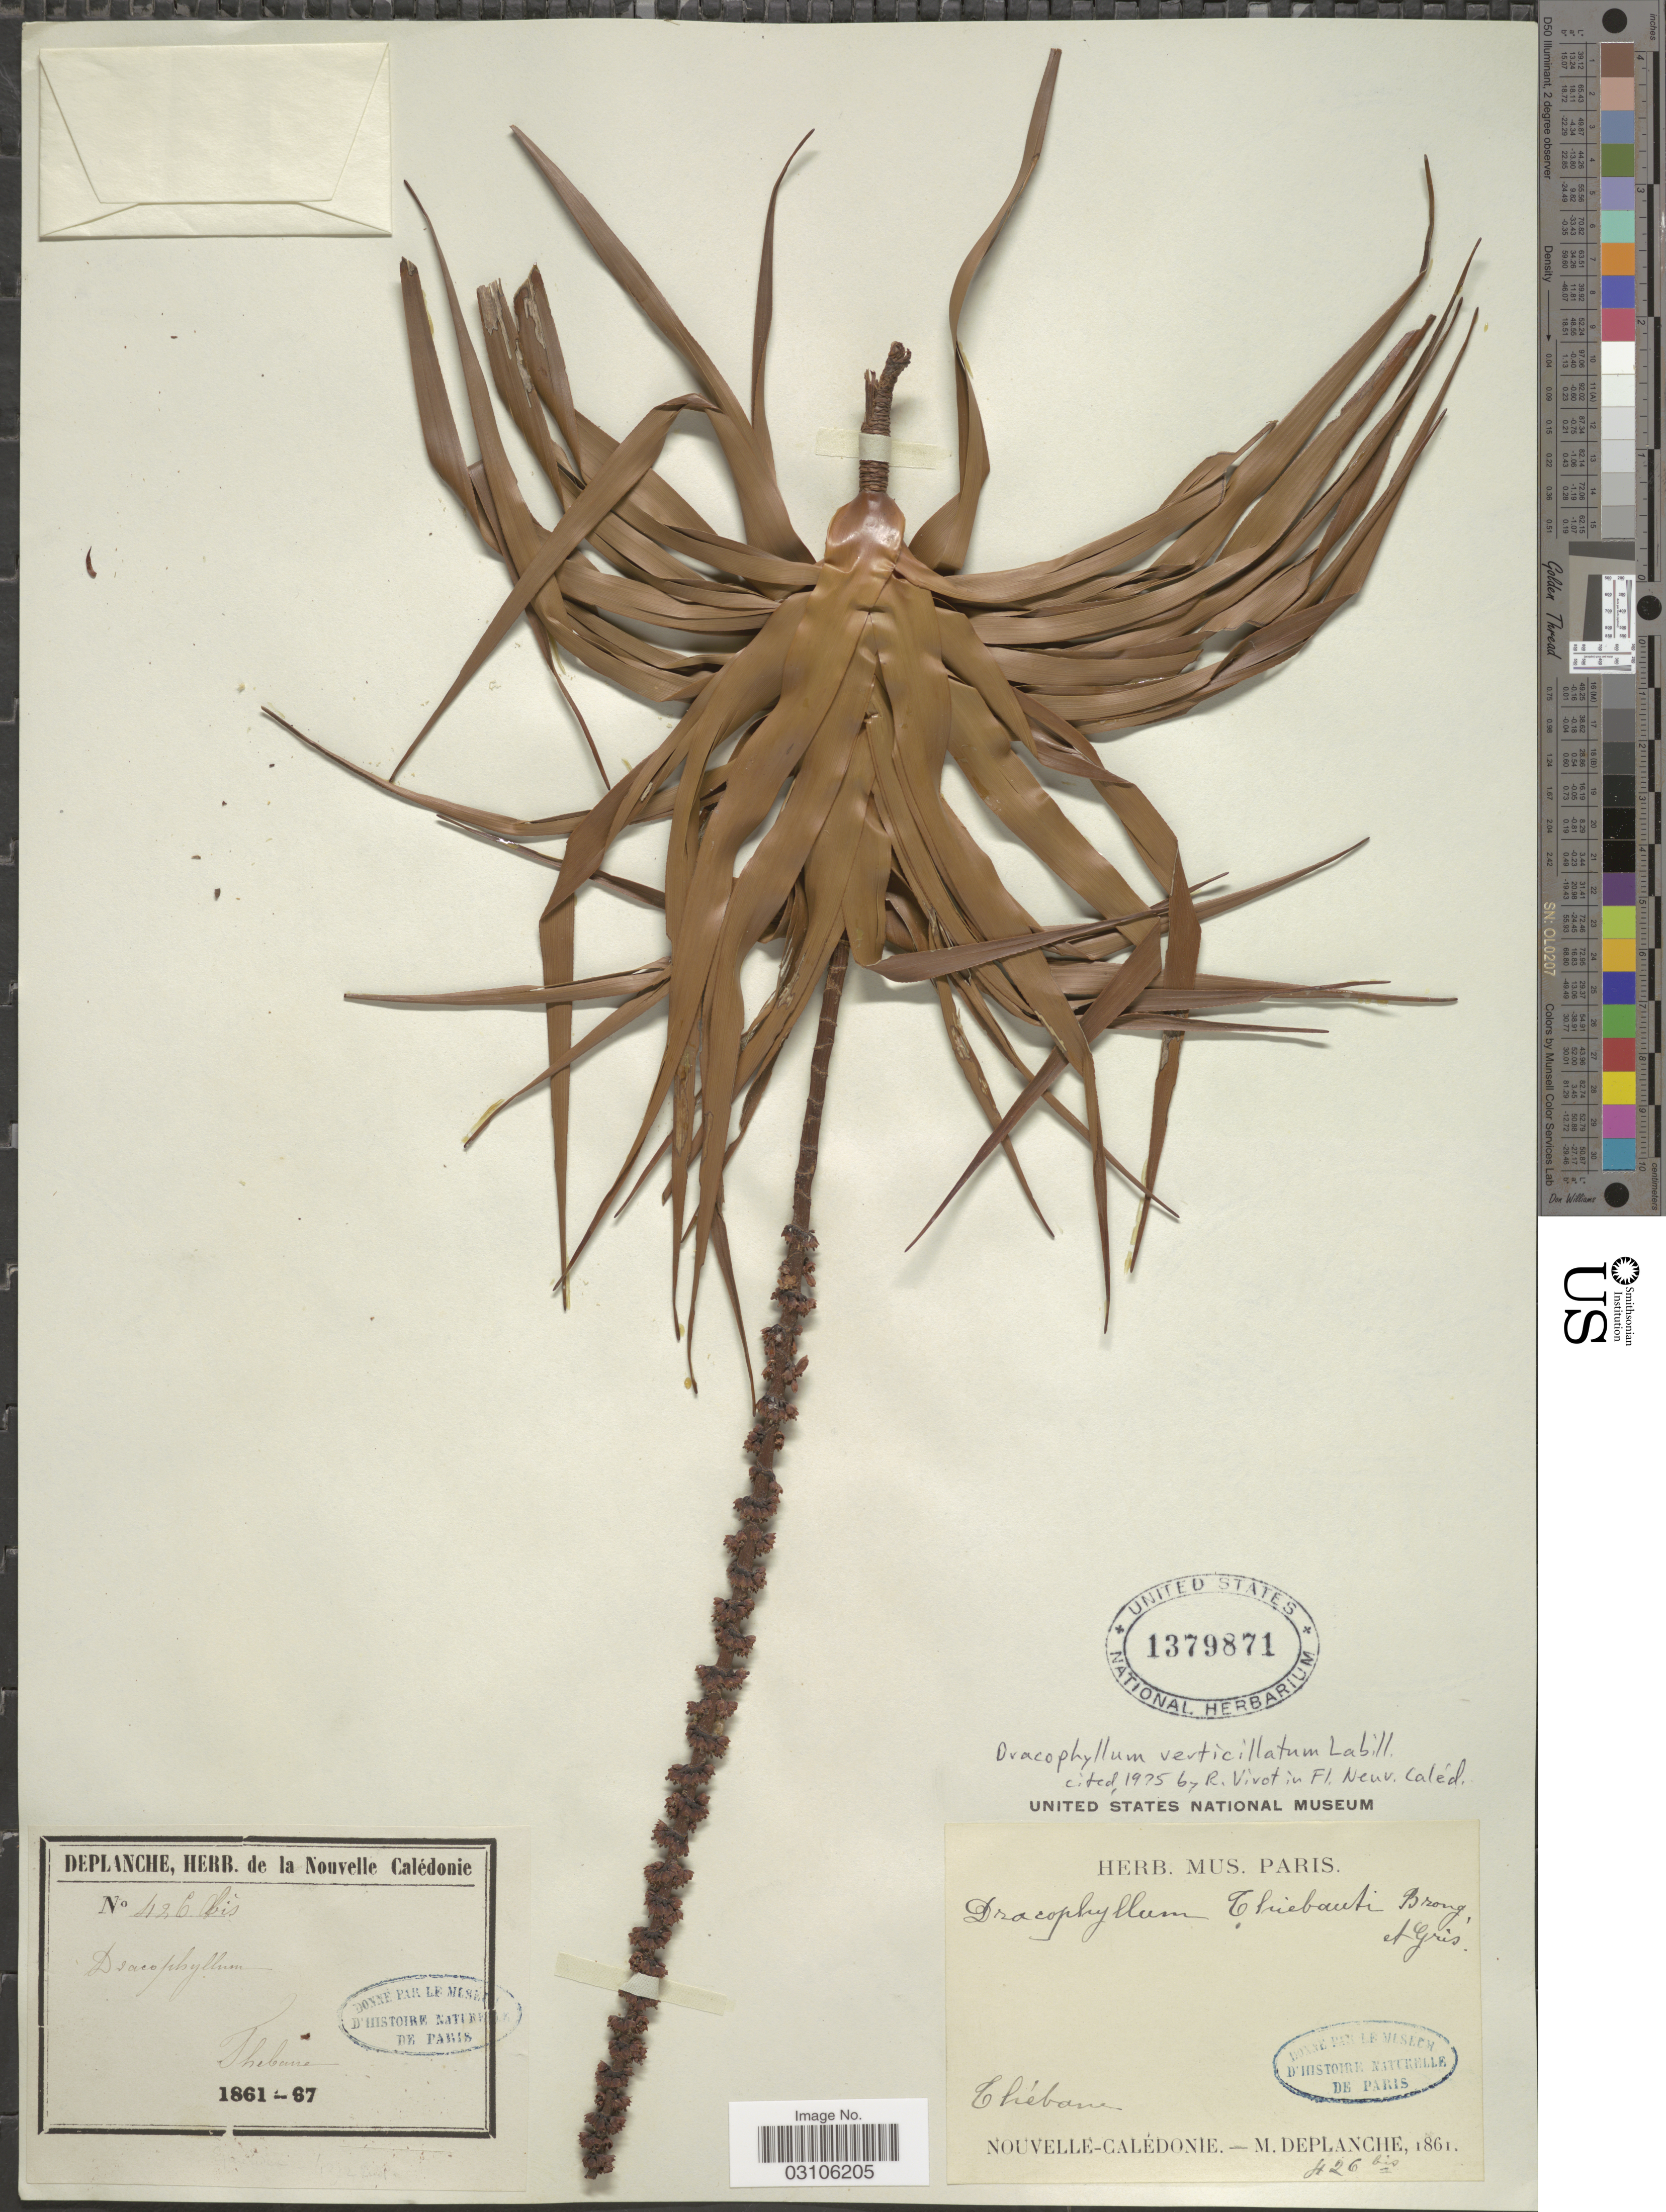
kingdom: Plantae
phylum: Tracheophyta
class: Magnoliopsida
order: Ericales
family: Ericaceae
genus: Dracophyllum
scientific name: Dracophyllum verticillatum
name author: Labill.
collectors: M. Deplanche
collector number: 426bis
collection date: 1861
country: New Caledonia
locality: Thébane. Nouvelle-Calédonie.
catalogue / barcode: US 1379871